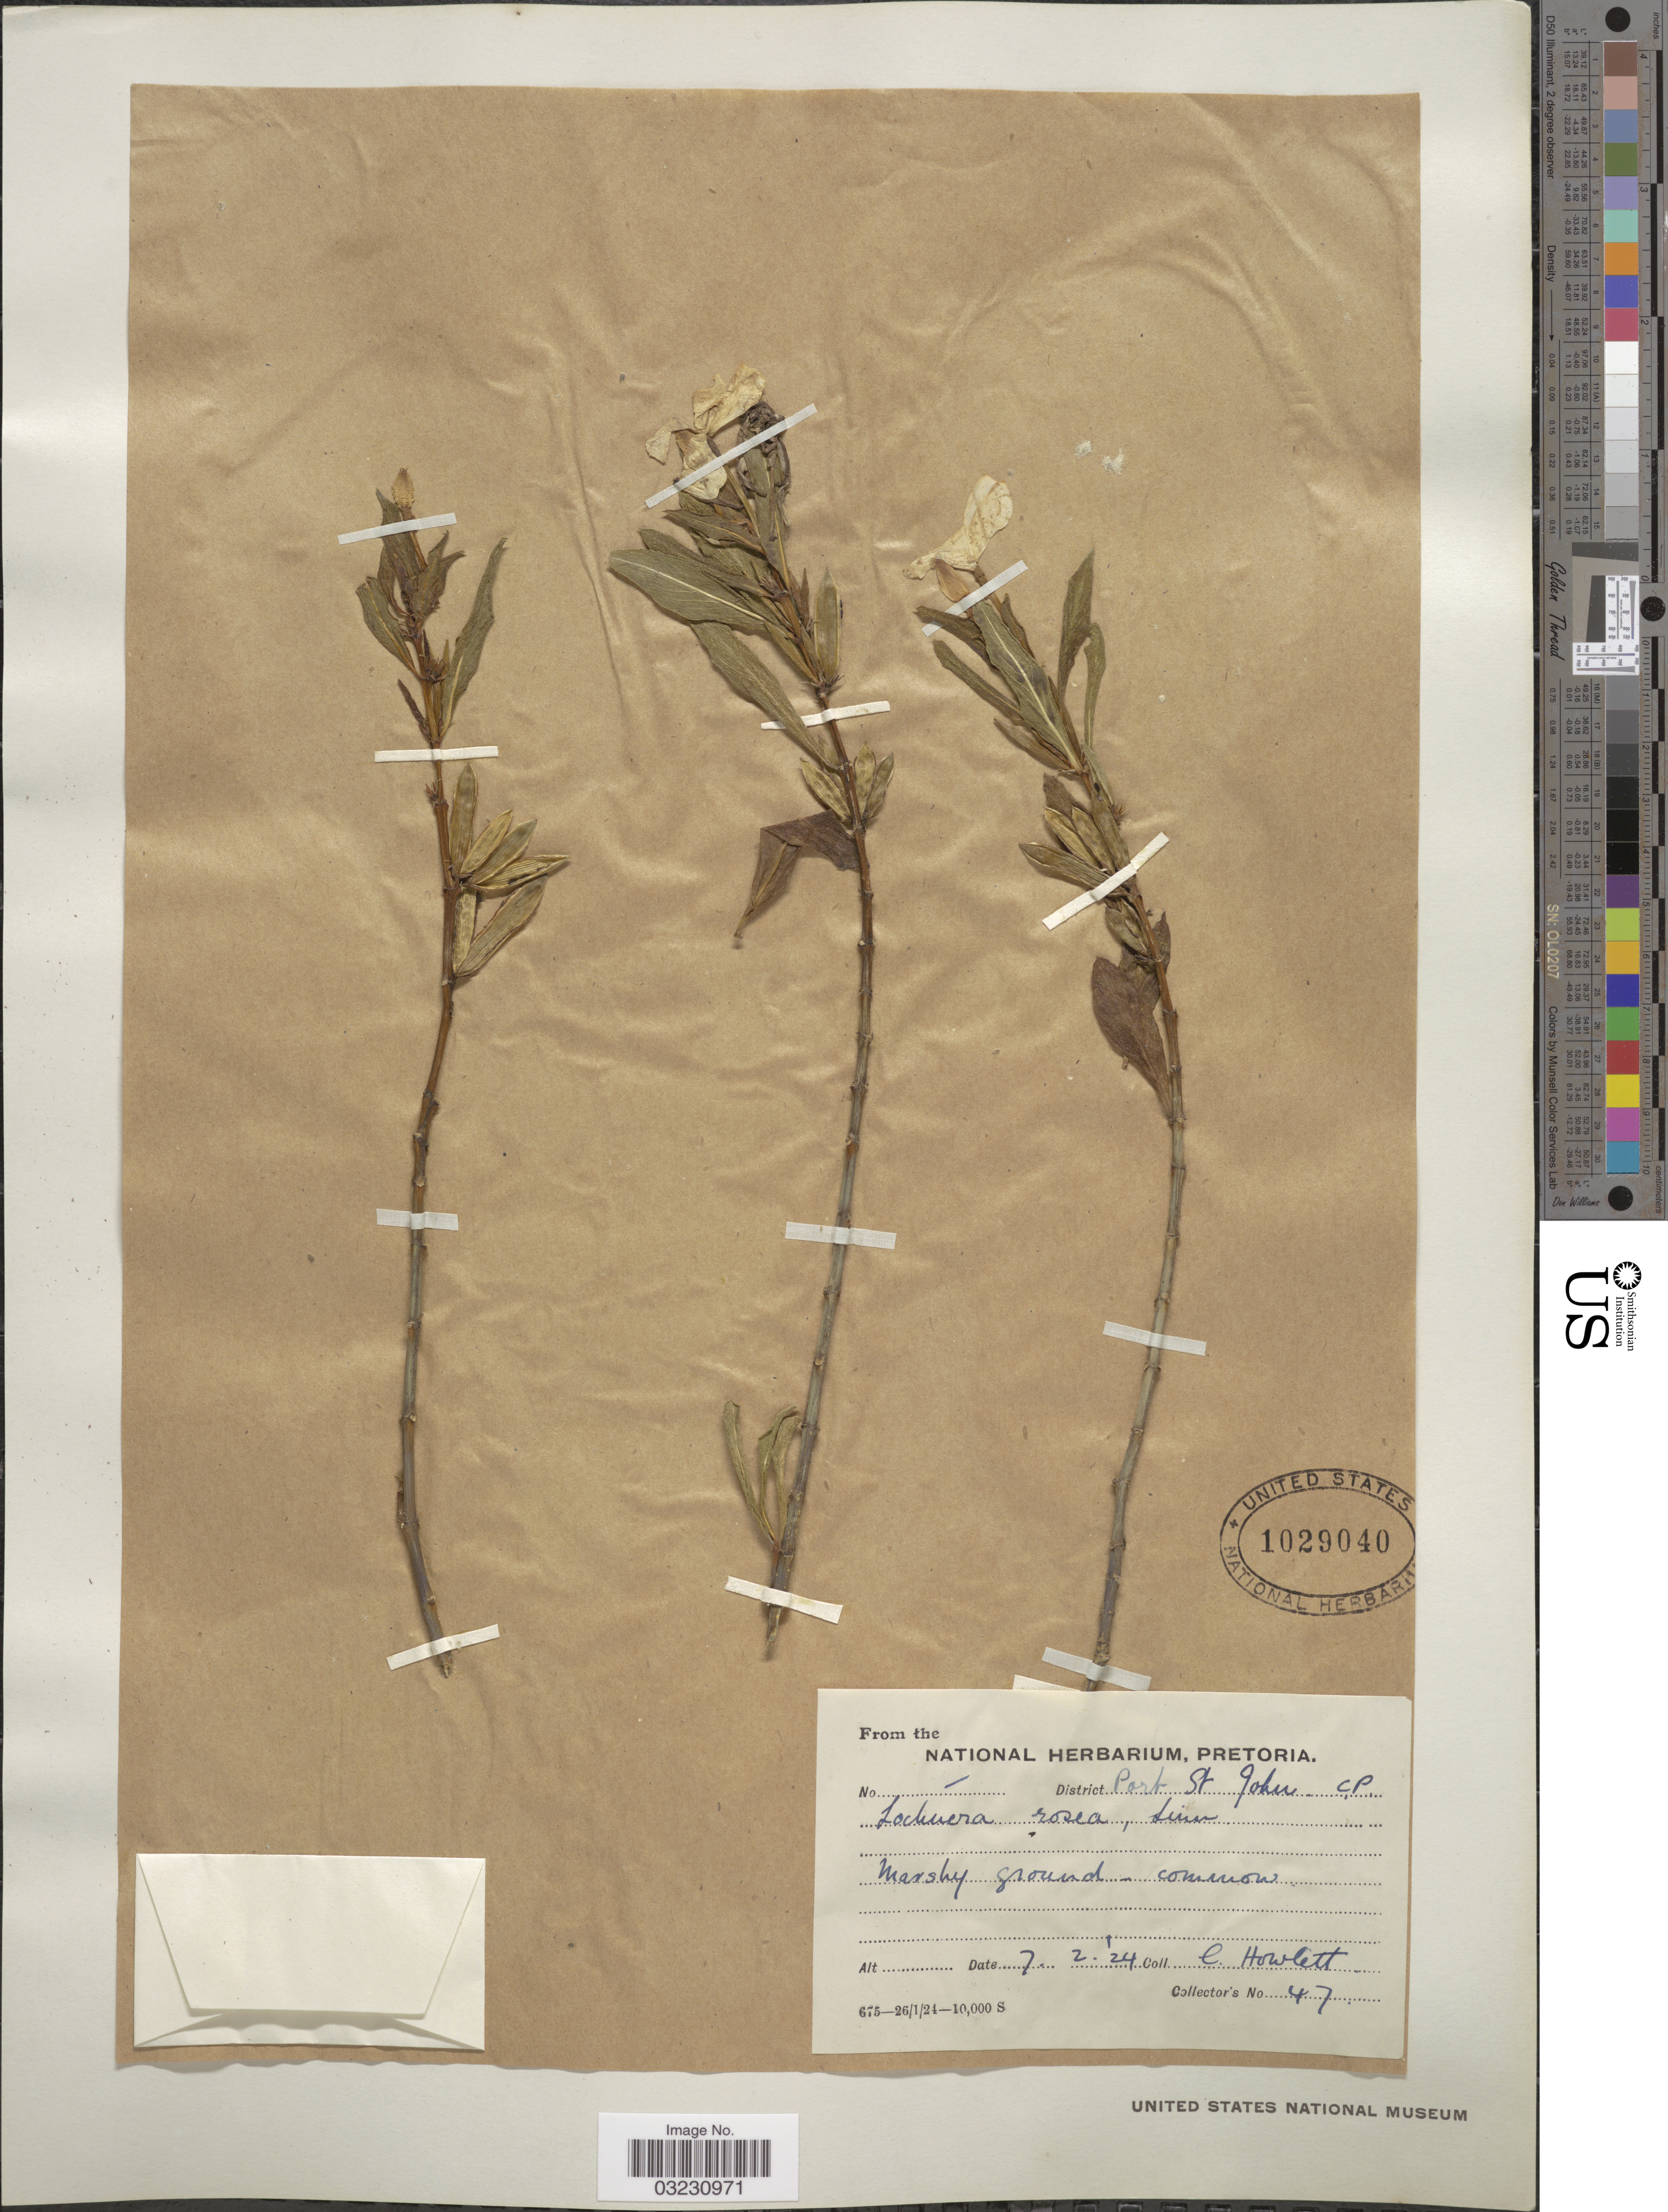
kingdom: Plantae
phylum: Tracheophyta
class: Magnoliopsida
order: Gentianales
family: Apocynaceae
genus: Catharanthus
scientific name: Catharanthus roseus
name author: (L.) G. Don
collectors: C. Howlett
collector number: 47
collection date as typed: Transcribed d/m/y: 7/2/24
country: South Africa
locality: District Port St. John C.P.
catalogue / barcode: US 1029040